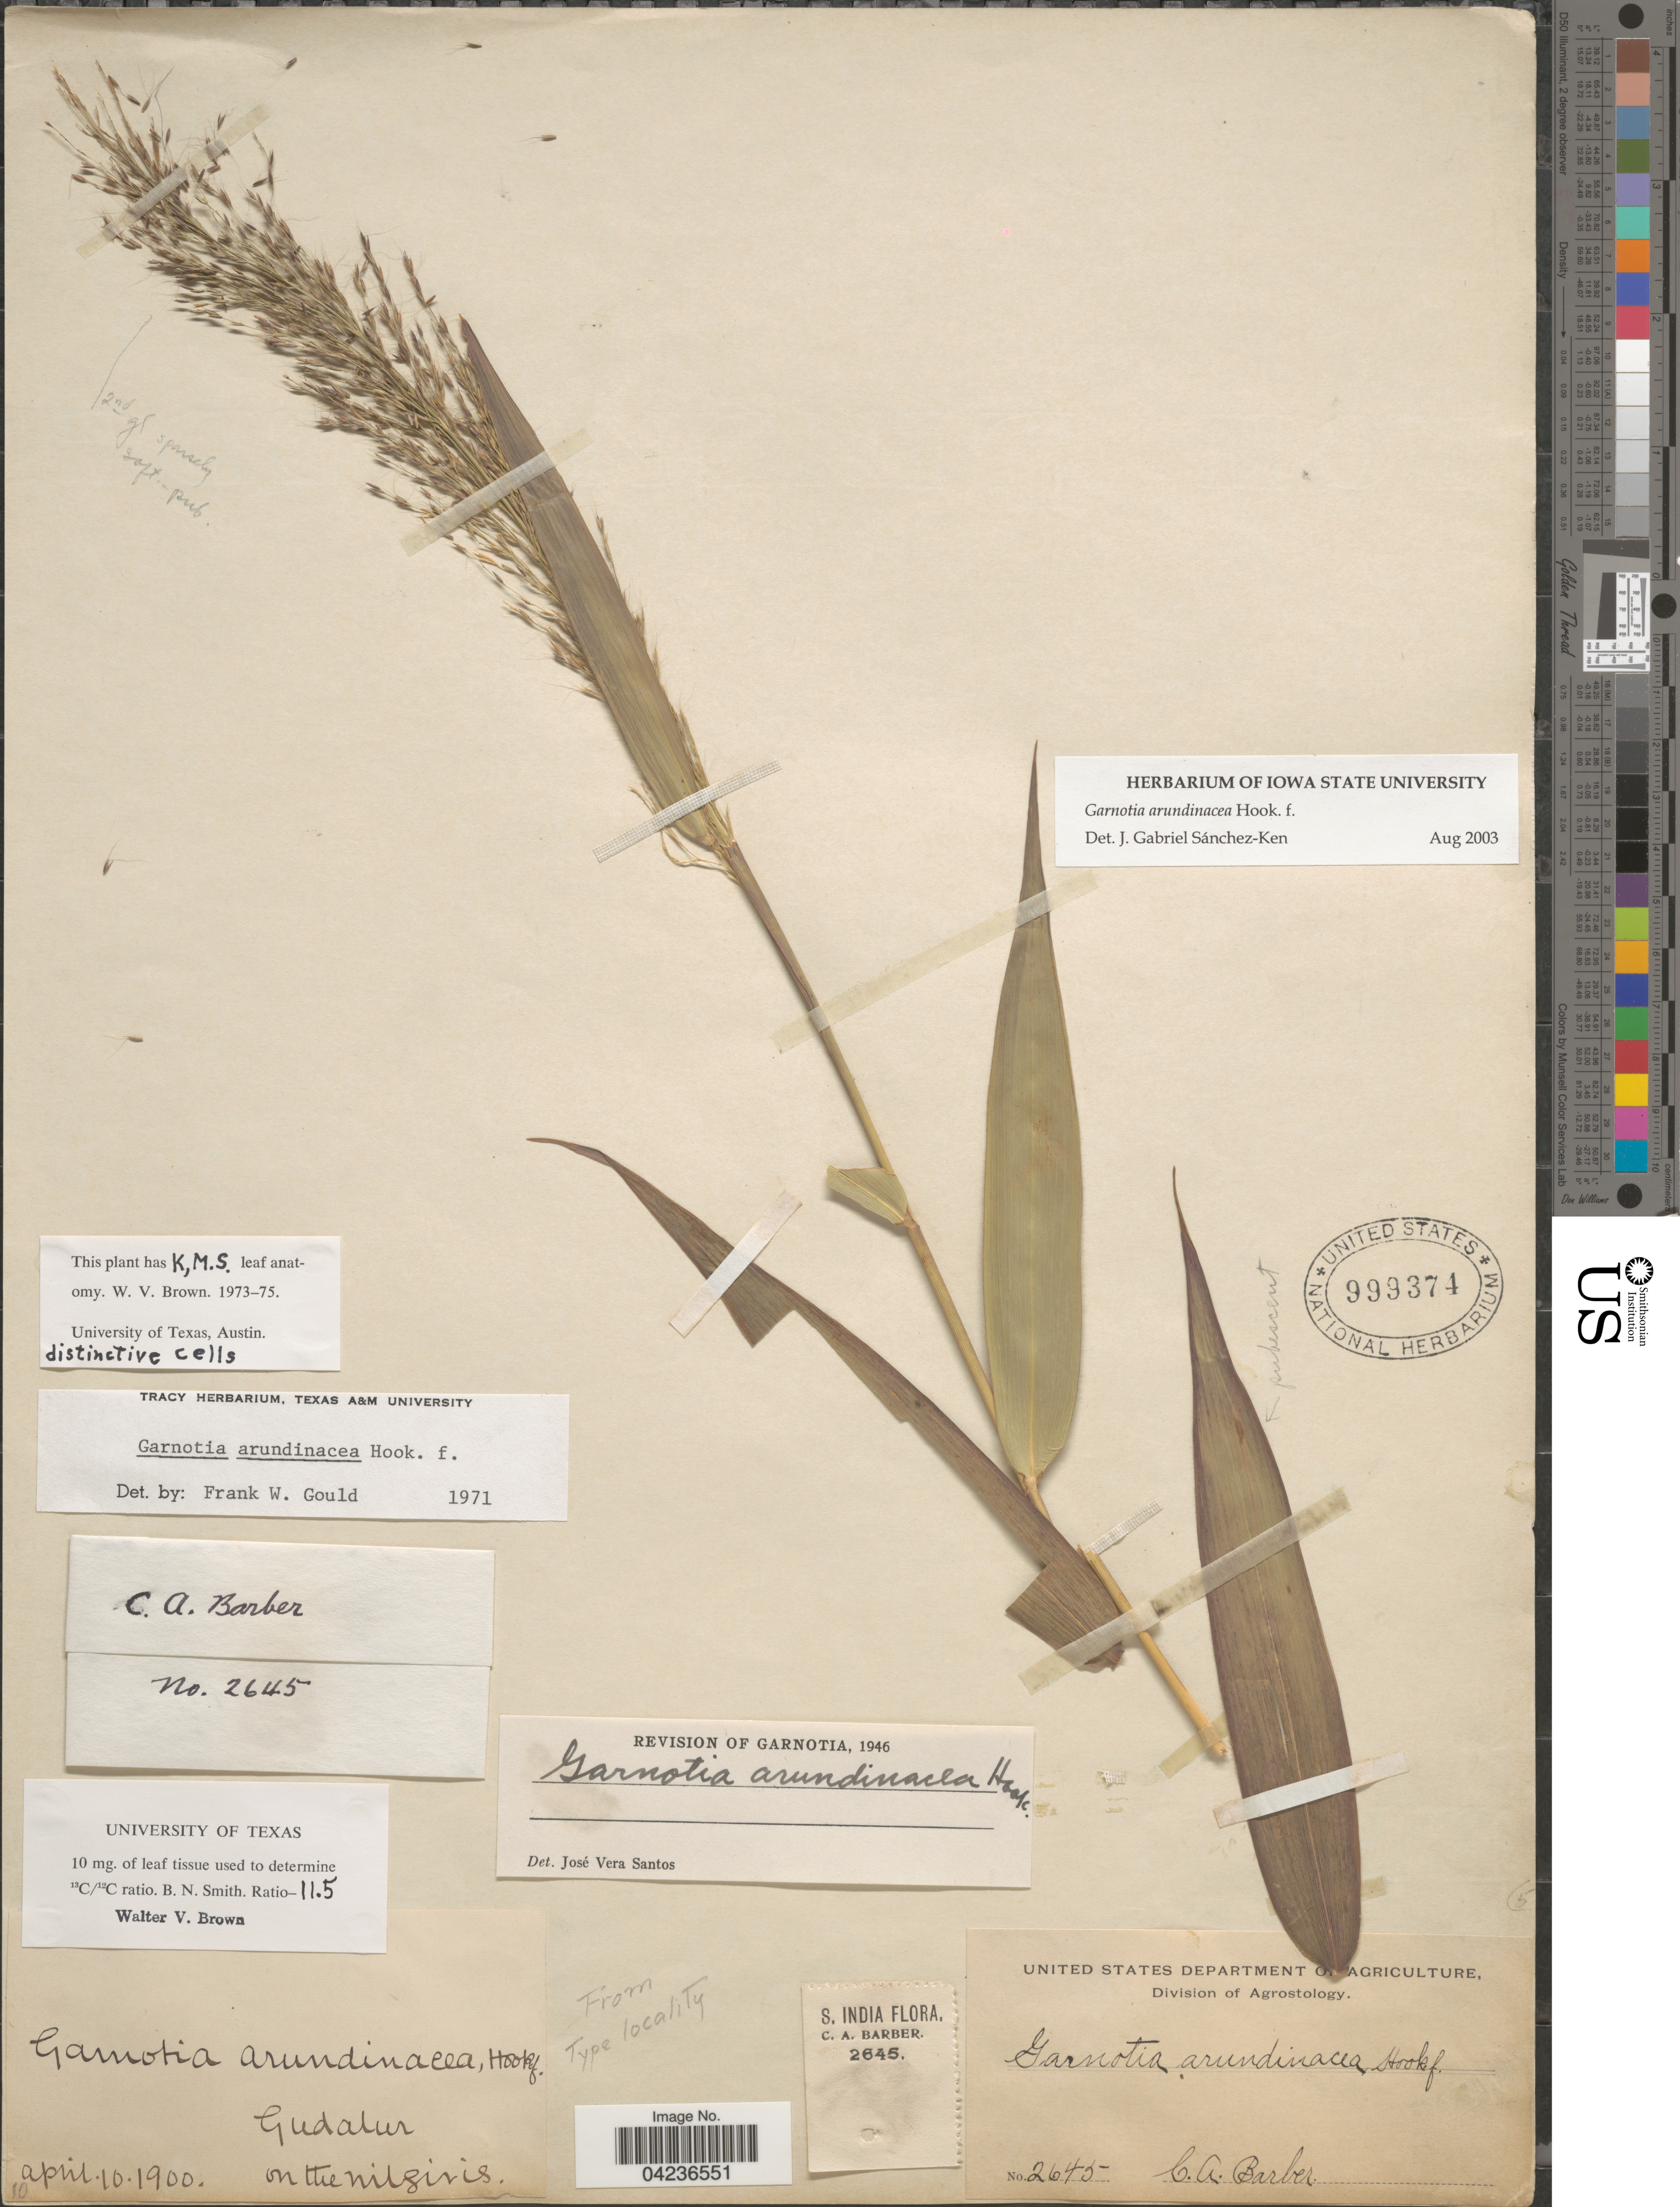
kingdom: Plantae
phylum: Tracheophyta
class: Liliopsida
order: Poales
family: Poaceae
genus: Garnotia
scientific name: Garnotia arundinacea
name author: Hook. f.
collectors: C. Barber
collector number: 2645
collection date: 1900-04-10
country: India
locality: S. India. Gudalur. On the Nilgiris.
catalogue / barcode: US 999374